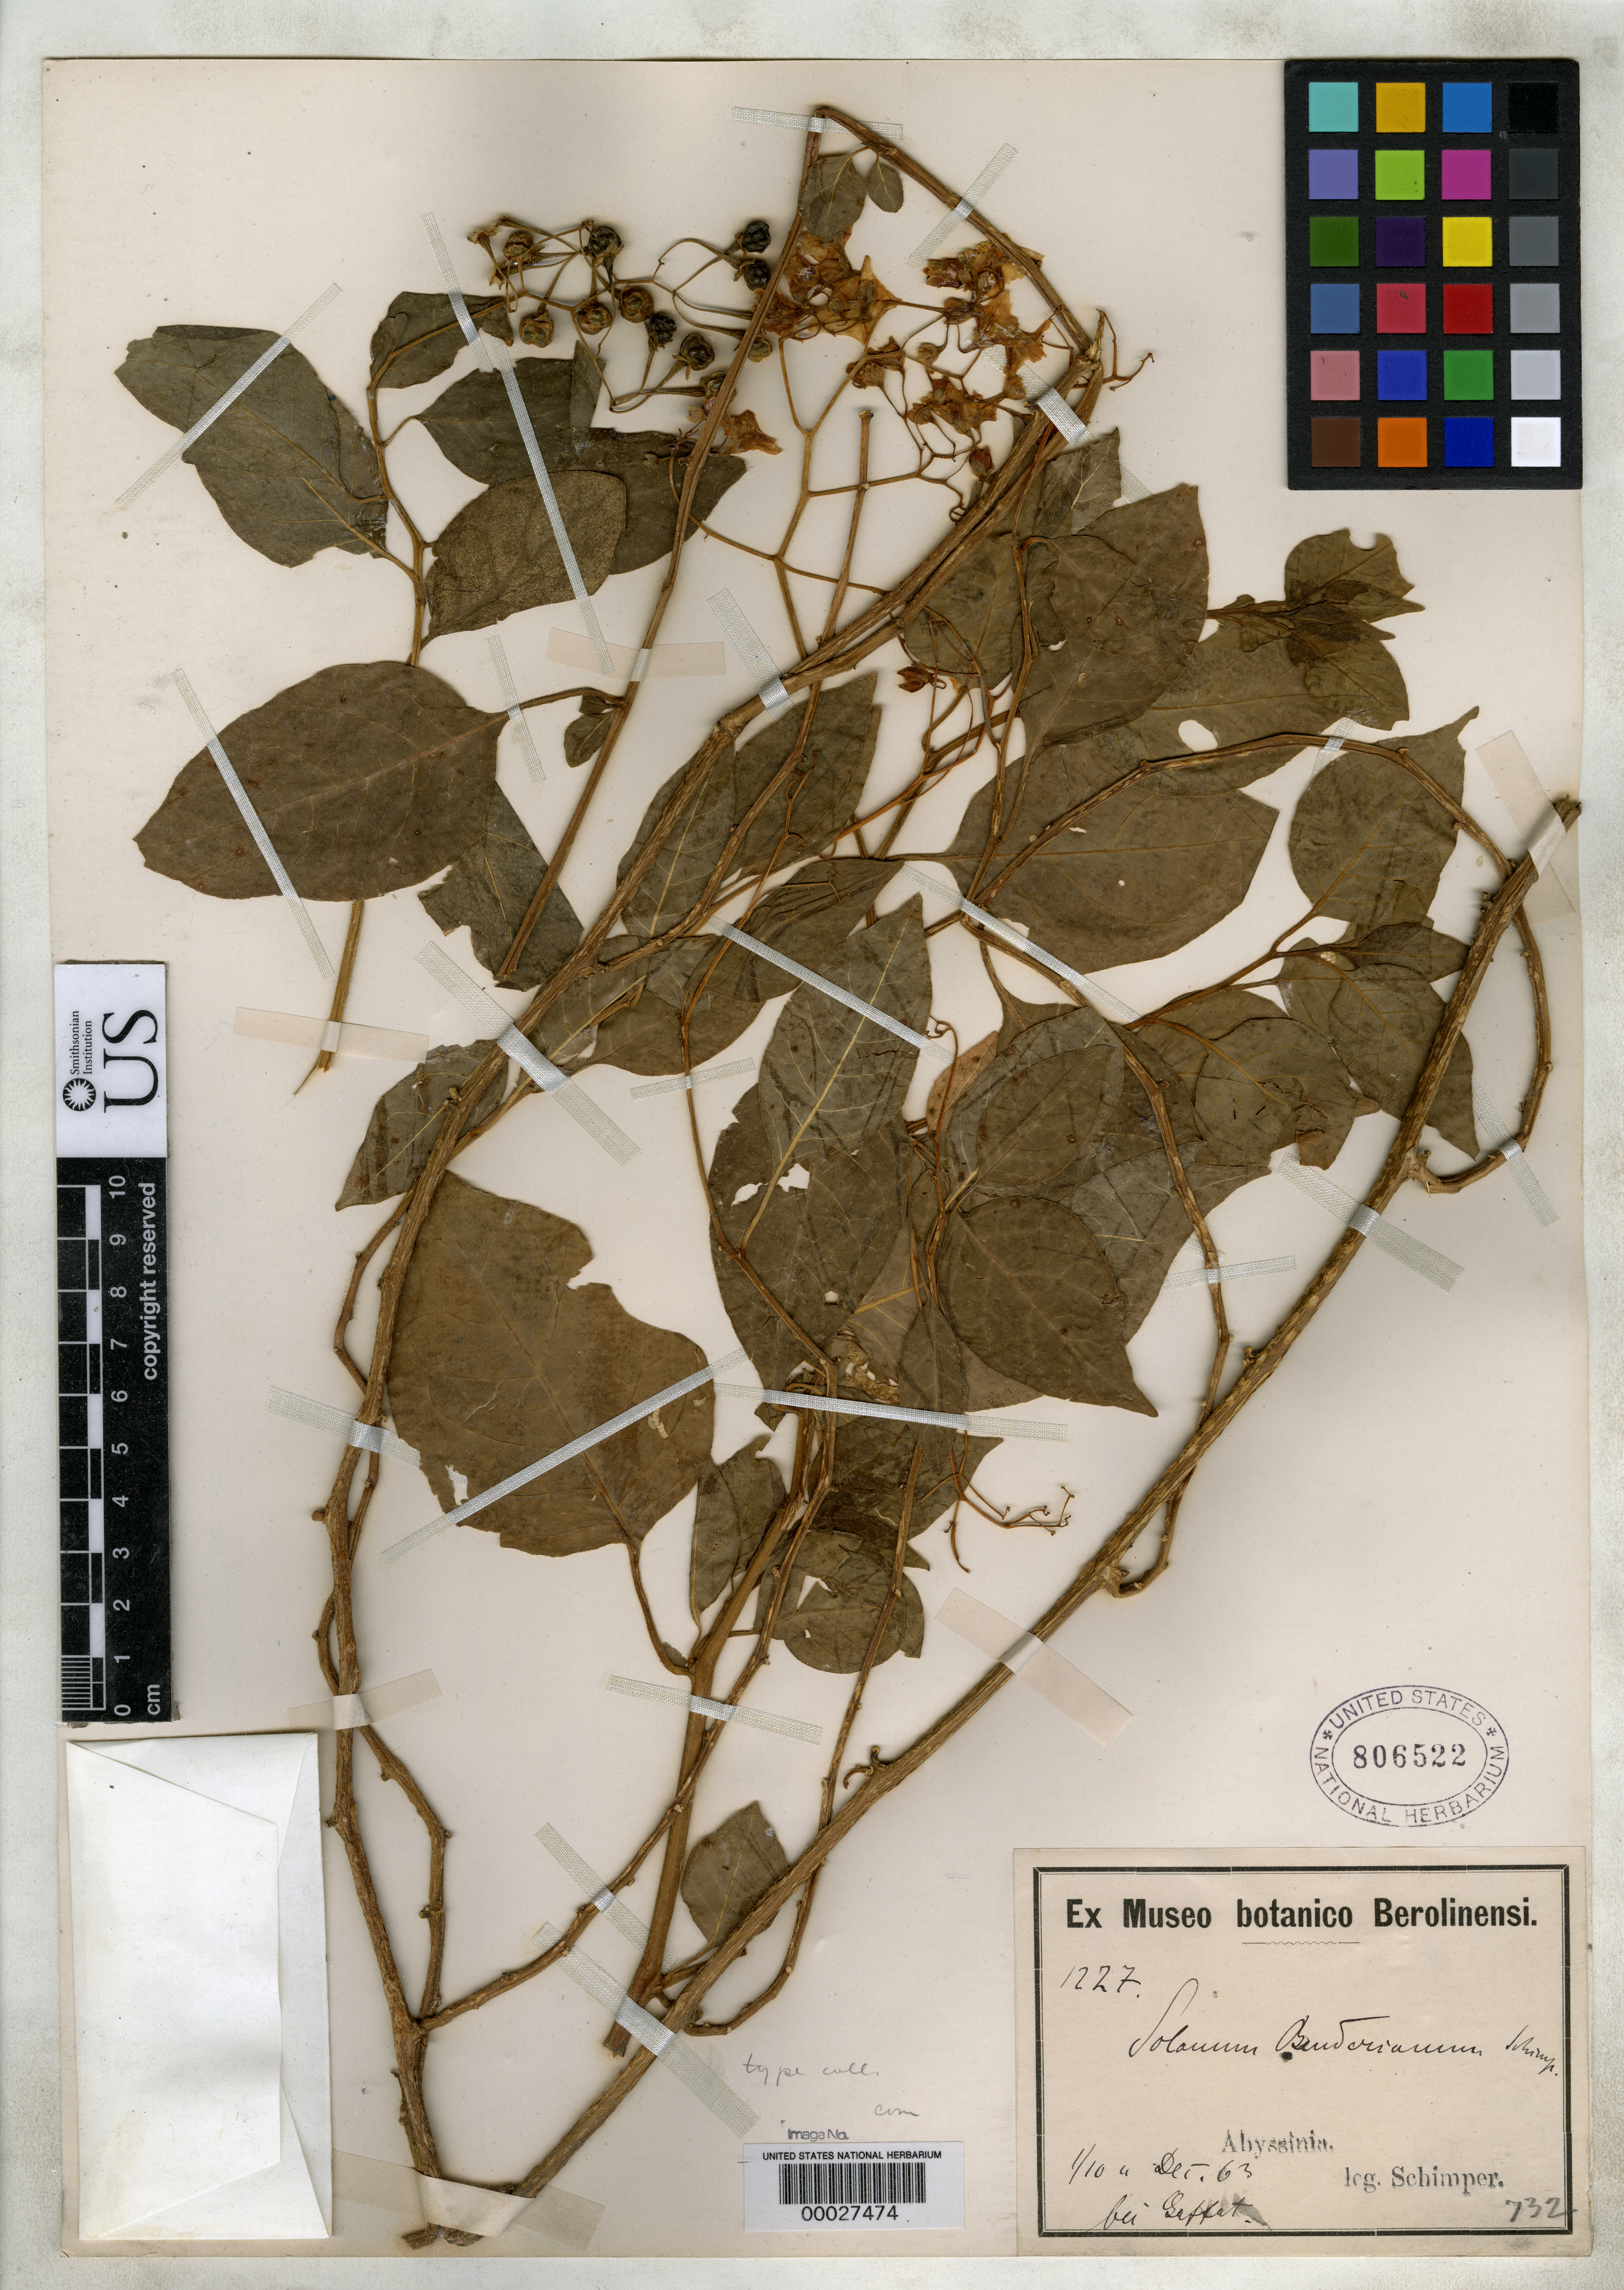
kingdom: Plantae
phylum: Tracheophyta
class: Magnoliopsida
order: Solanales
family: Solanaceae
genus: Solanum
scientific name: Solanum benderianum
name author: G.W. Schimp. ex C.H. Wright in Dyer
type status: Isosyntype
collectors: G. W. Schimper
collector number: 1227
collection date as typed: Dec 1863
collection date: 1863-12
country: Ethiopia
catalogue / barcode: US 806522